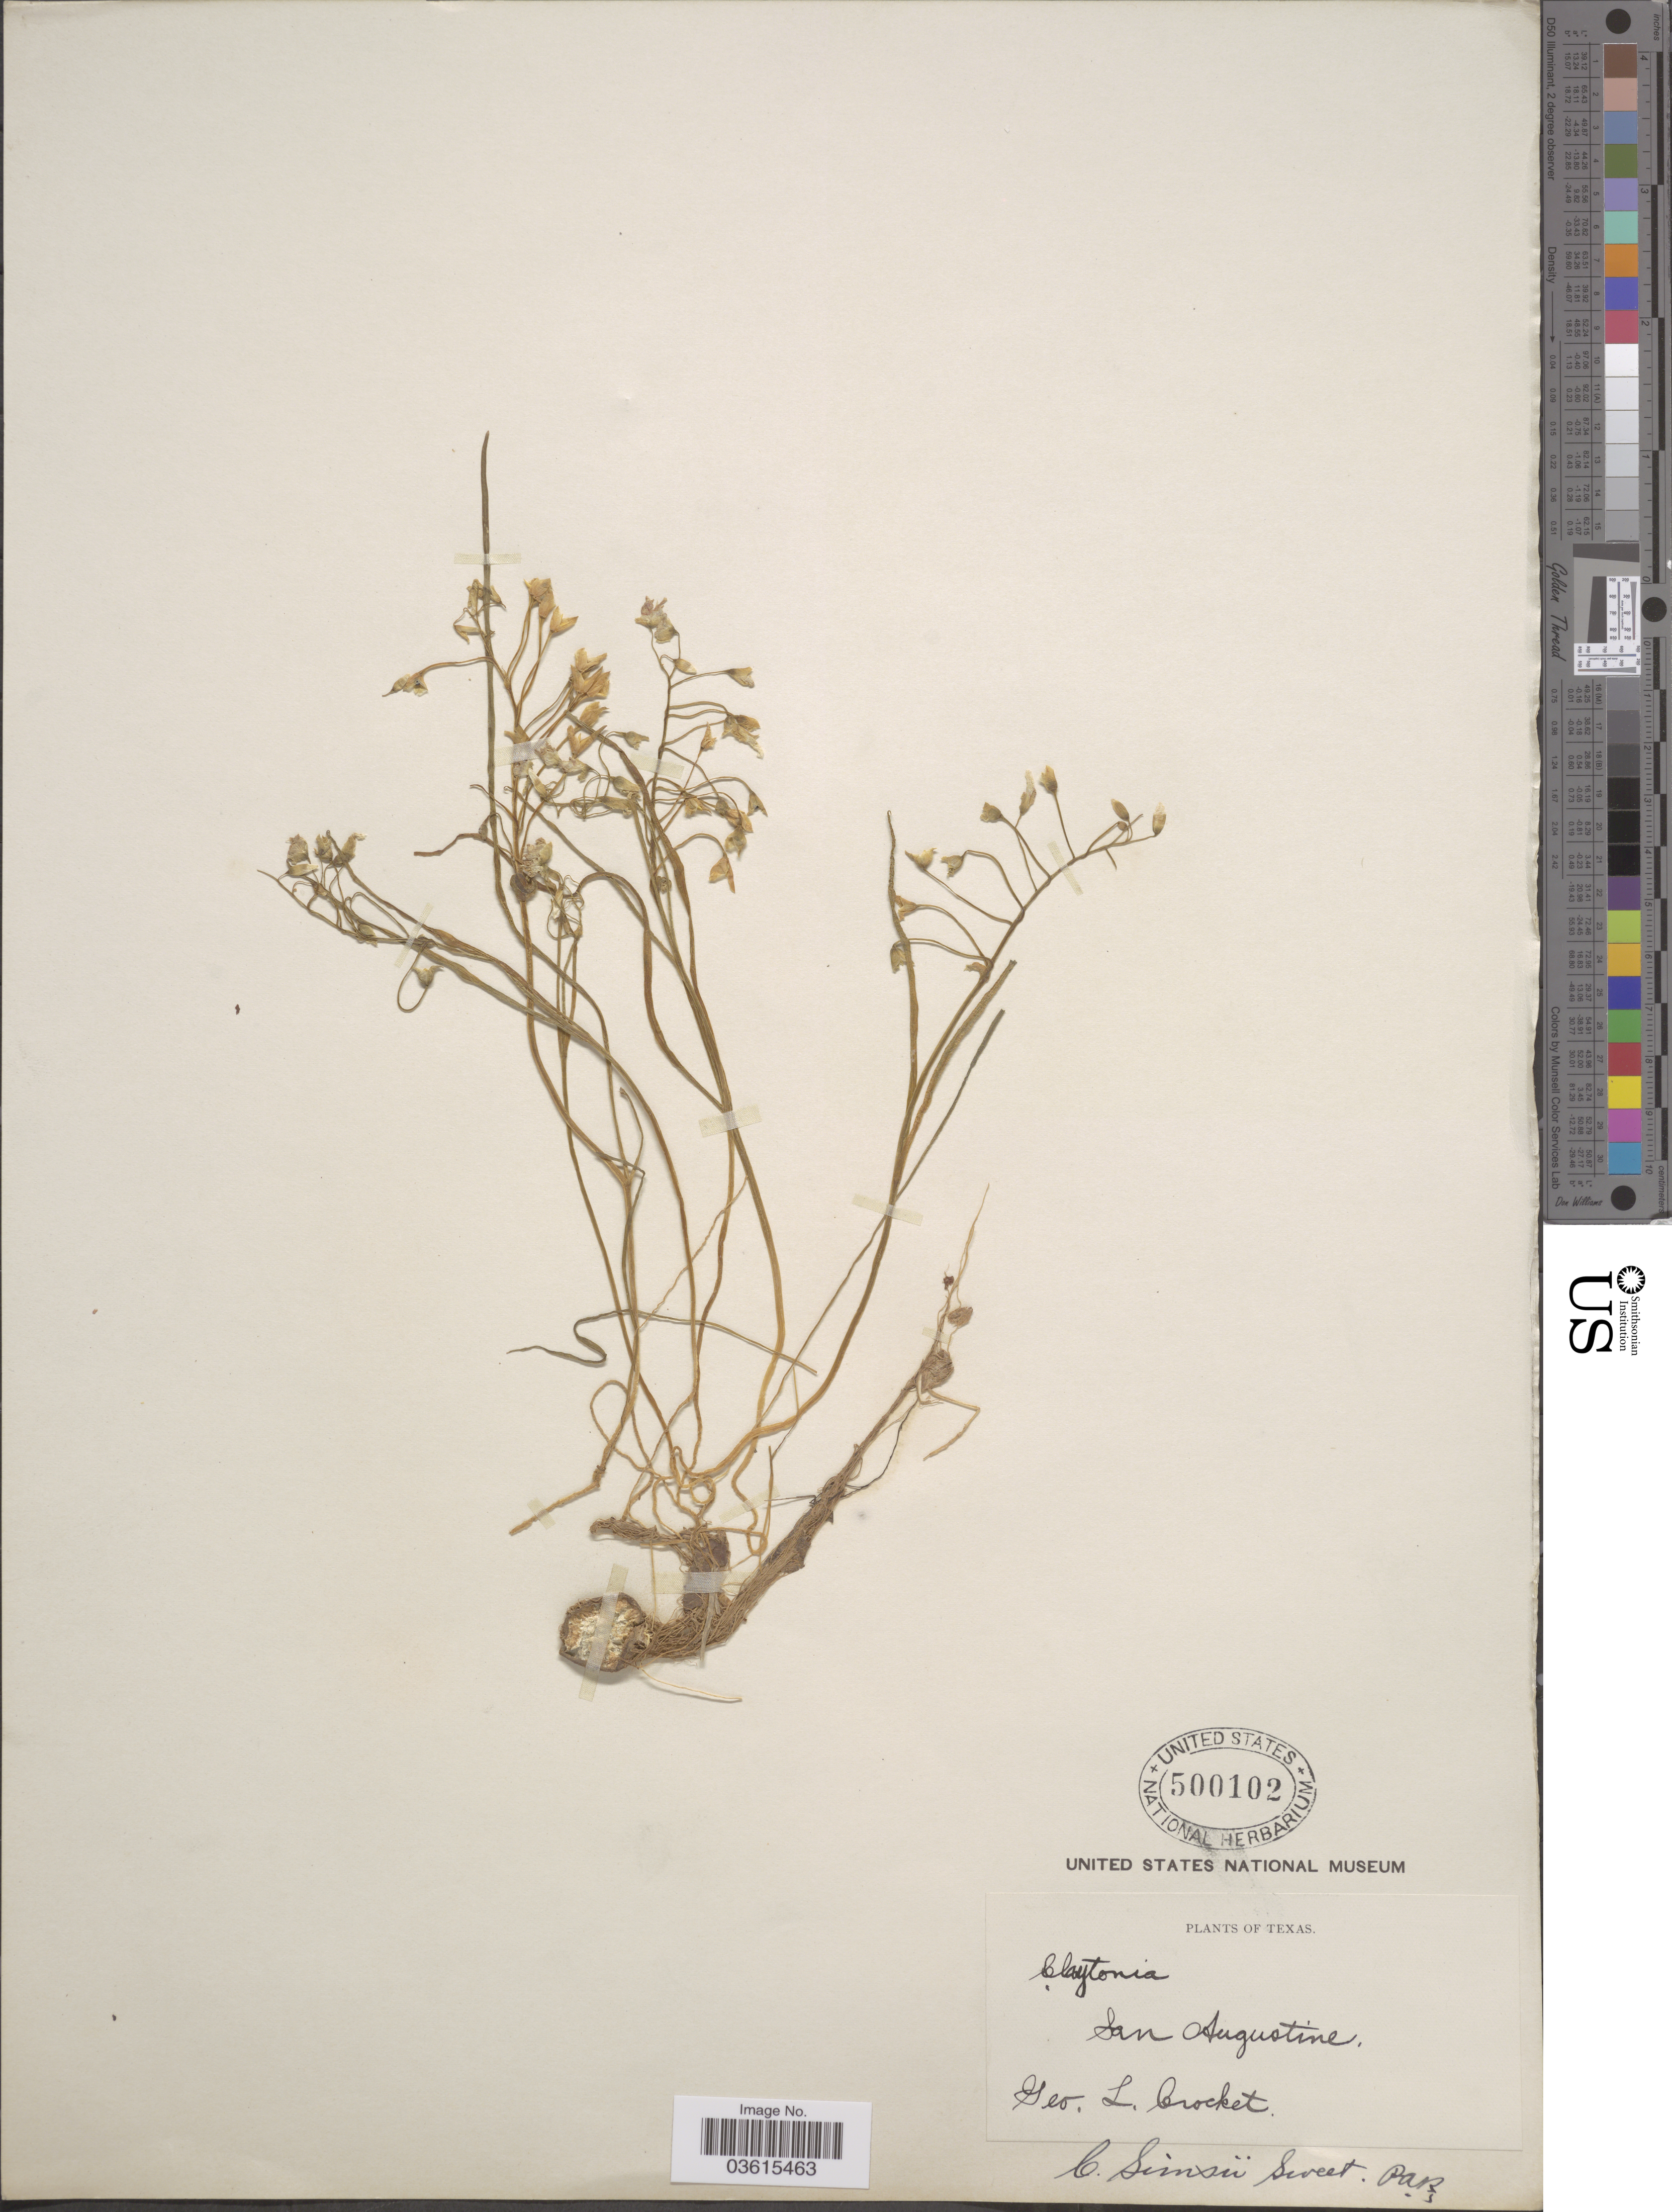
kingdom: Plantae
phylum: Tracheophyta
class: Magnoliopsida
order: Caryophyllales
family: Montiaceae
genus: Claytonia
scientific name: Claytonia virginica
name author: L.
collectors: G. Crocket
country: United States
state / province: Texas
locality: San Augustine.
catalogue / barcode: US 500102